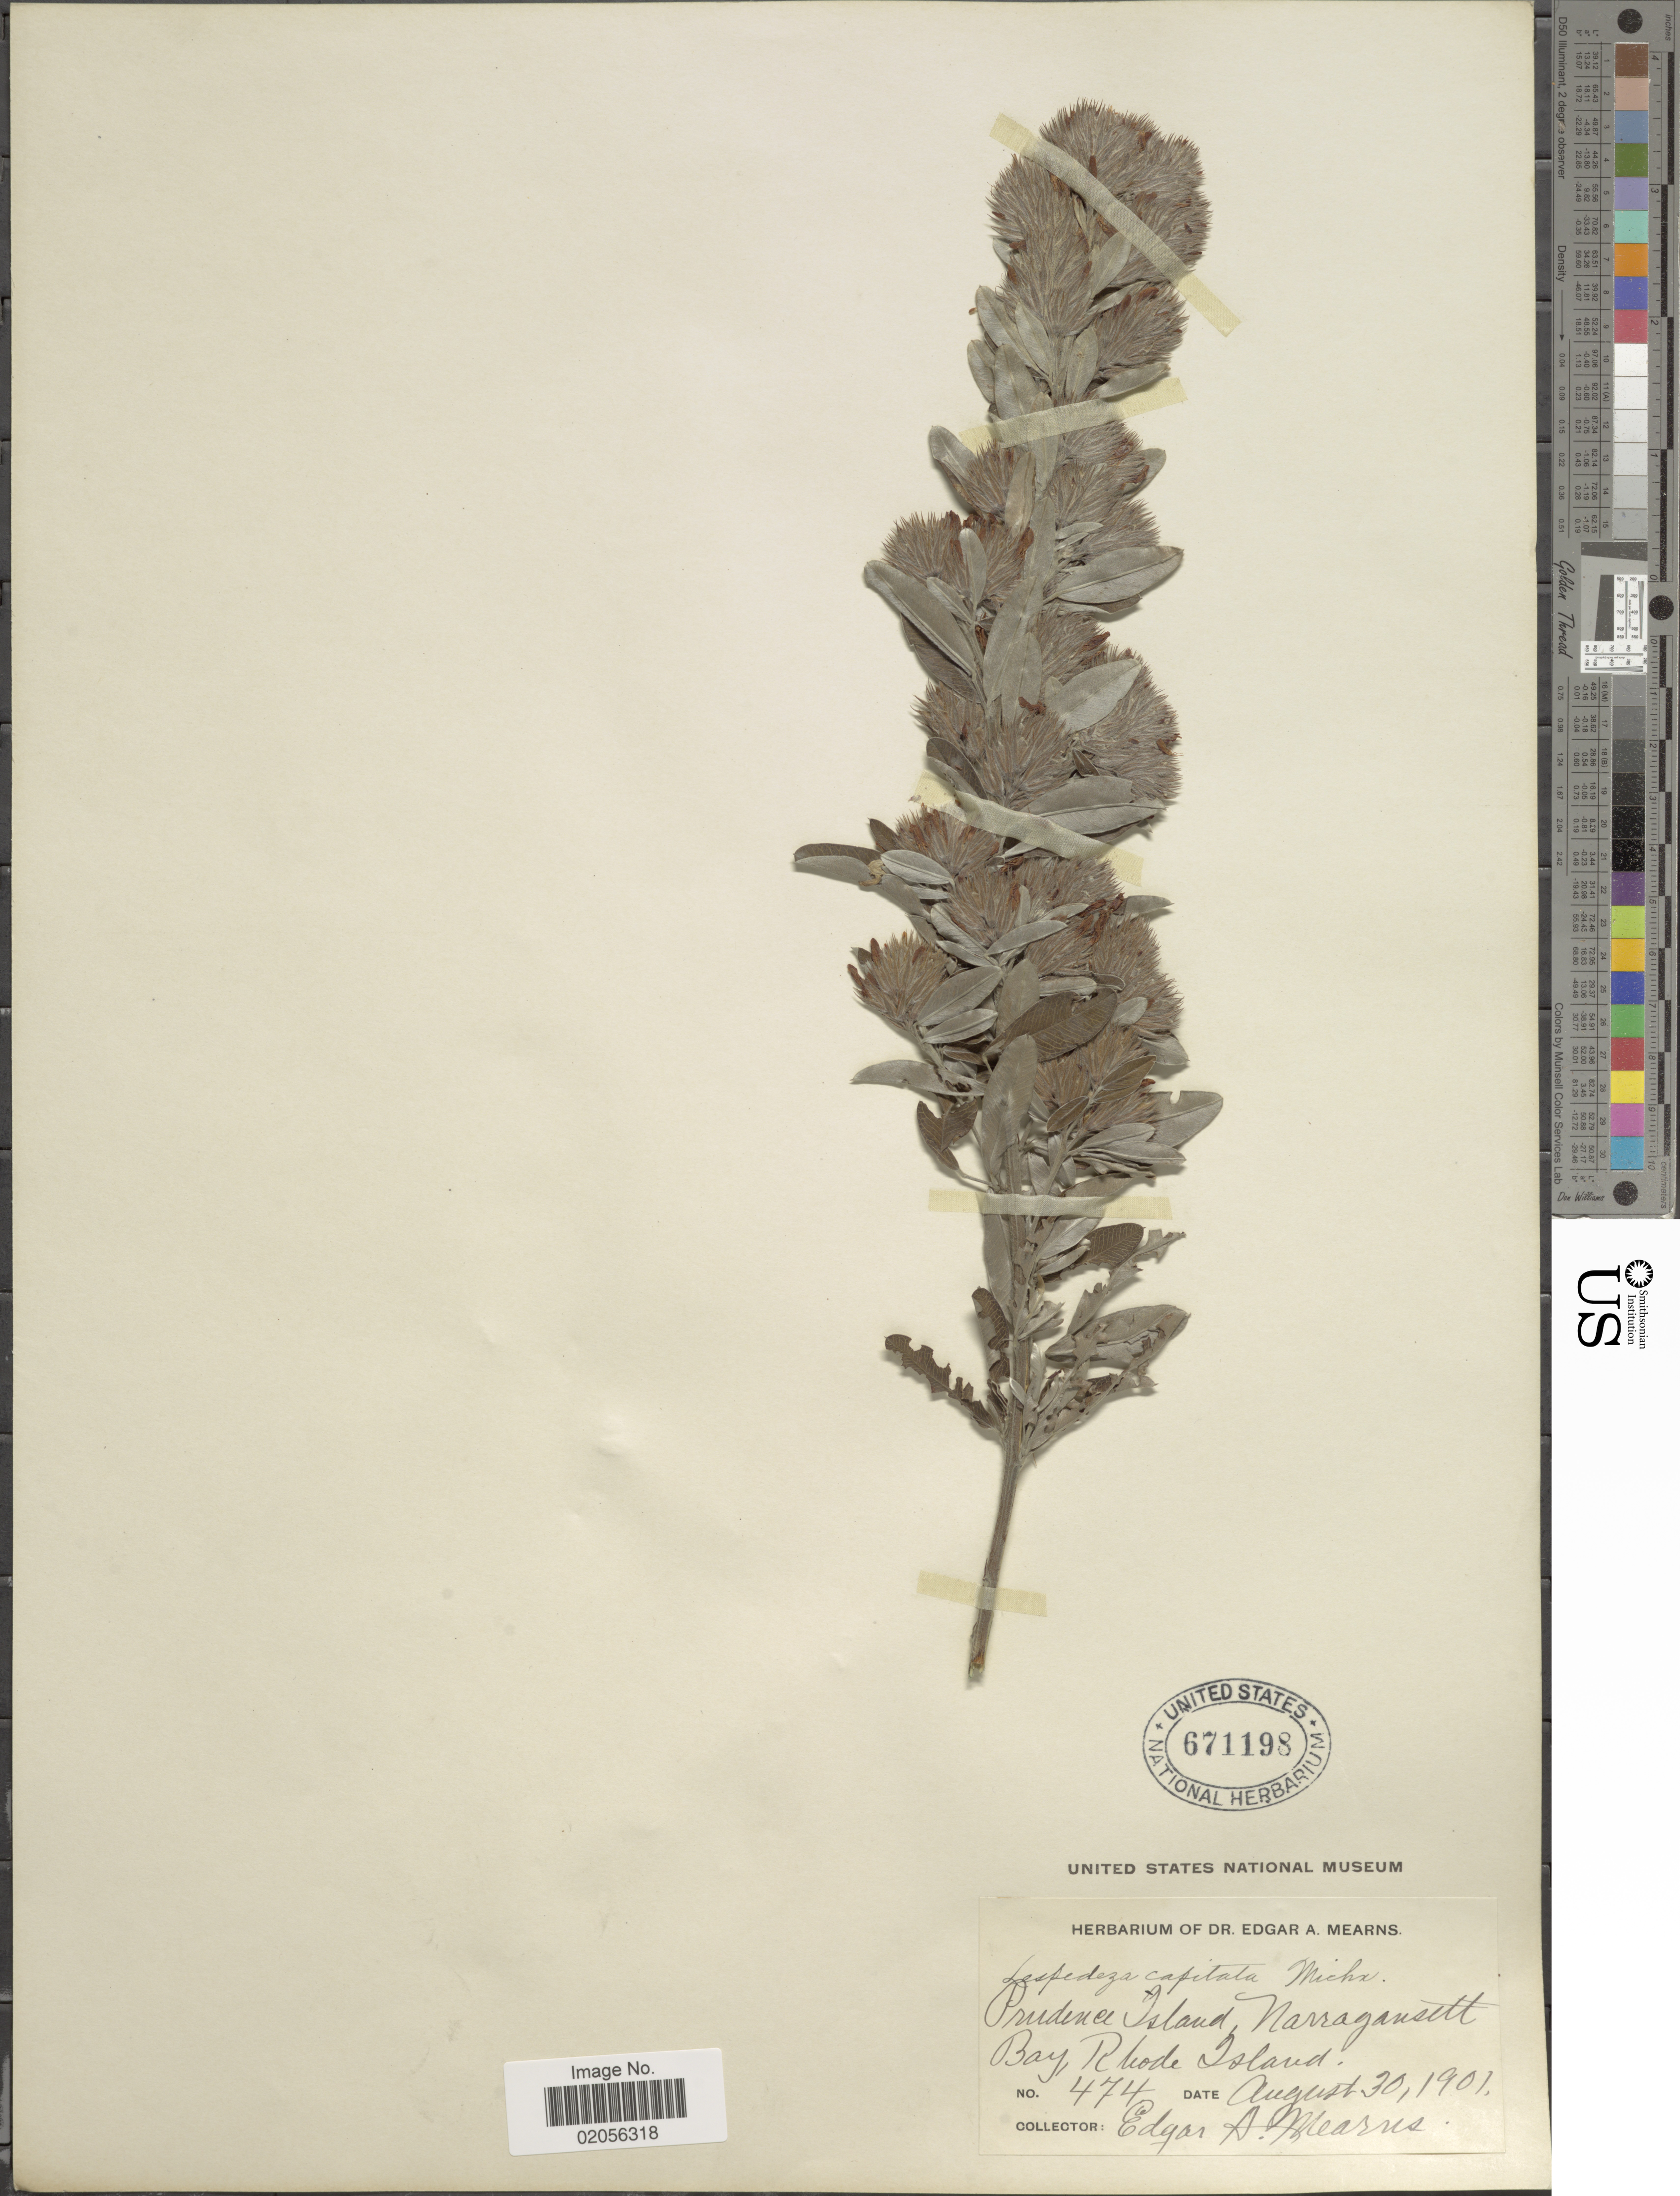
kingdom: Plantae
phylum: Tracheophyta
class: Magnoliopsida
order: Fabales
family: Fabaceae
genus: Lespedeza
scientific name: Lespedeza capitata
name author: Michx.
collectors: E. A. Mearns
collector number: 474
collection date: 1901-08-30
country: United States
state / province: Rhode Island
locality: Prudence Island, Narragansett Bay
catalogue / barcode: US 671198